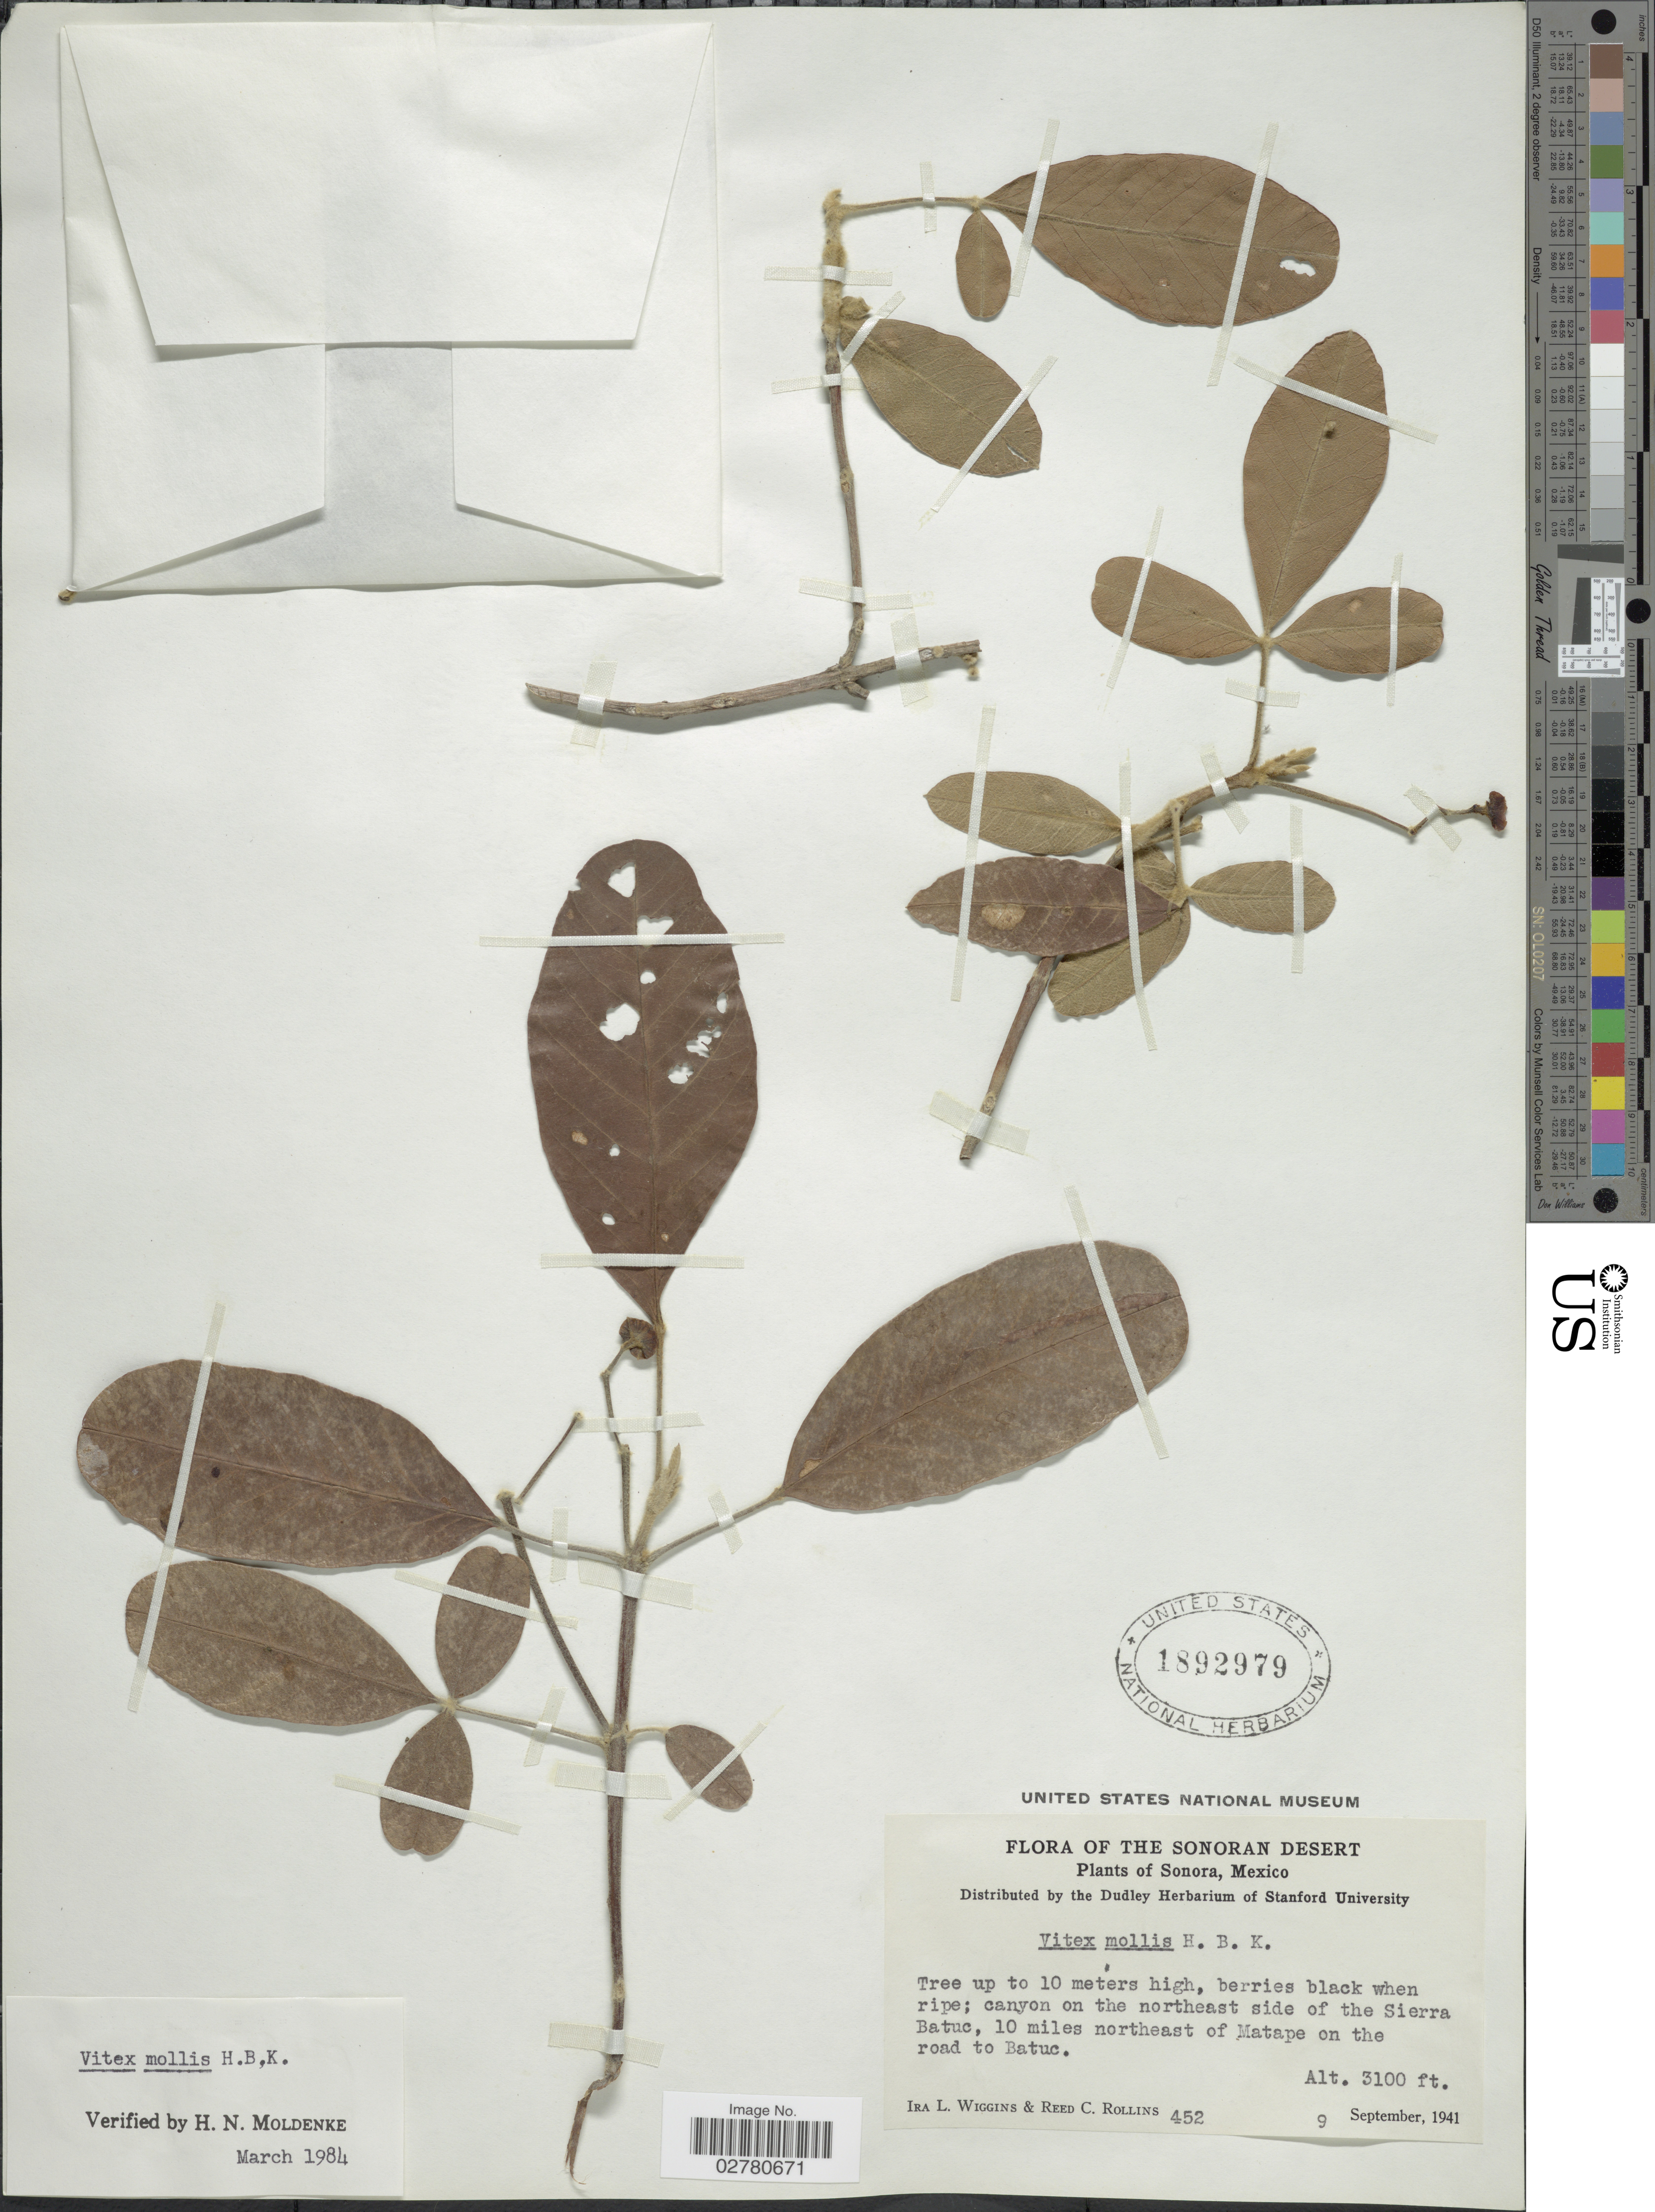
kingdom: Plantae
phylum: Tracheophyta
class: Magnoliopsida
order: Lamiales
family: Lamiaceae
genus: Vitex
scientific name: Vitex mollis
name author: Kunth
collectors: I. L. Wiggins & R. C. Rollins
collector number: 452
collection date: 1941-09-09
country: Mexico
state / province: Sonora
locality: Canyon on the northeast side of the Sierra Batuc, 10 miles northeast of Matape on the road to Batuc.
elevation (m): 945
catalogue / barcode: US 1892979